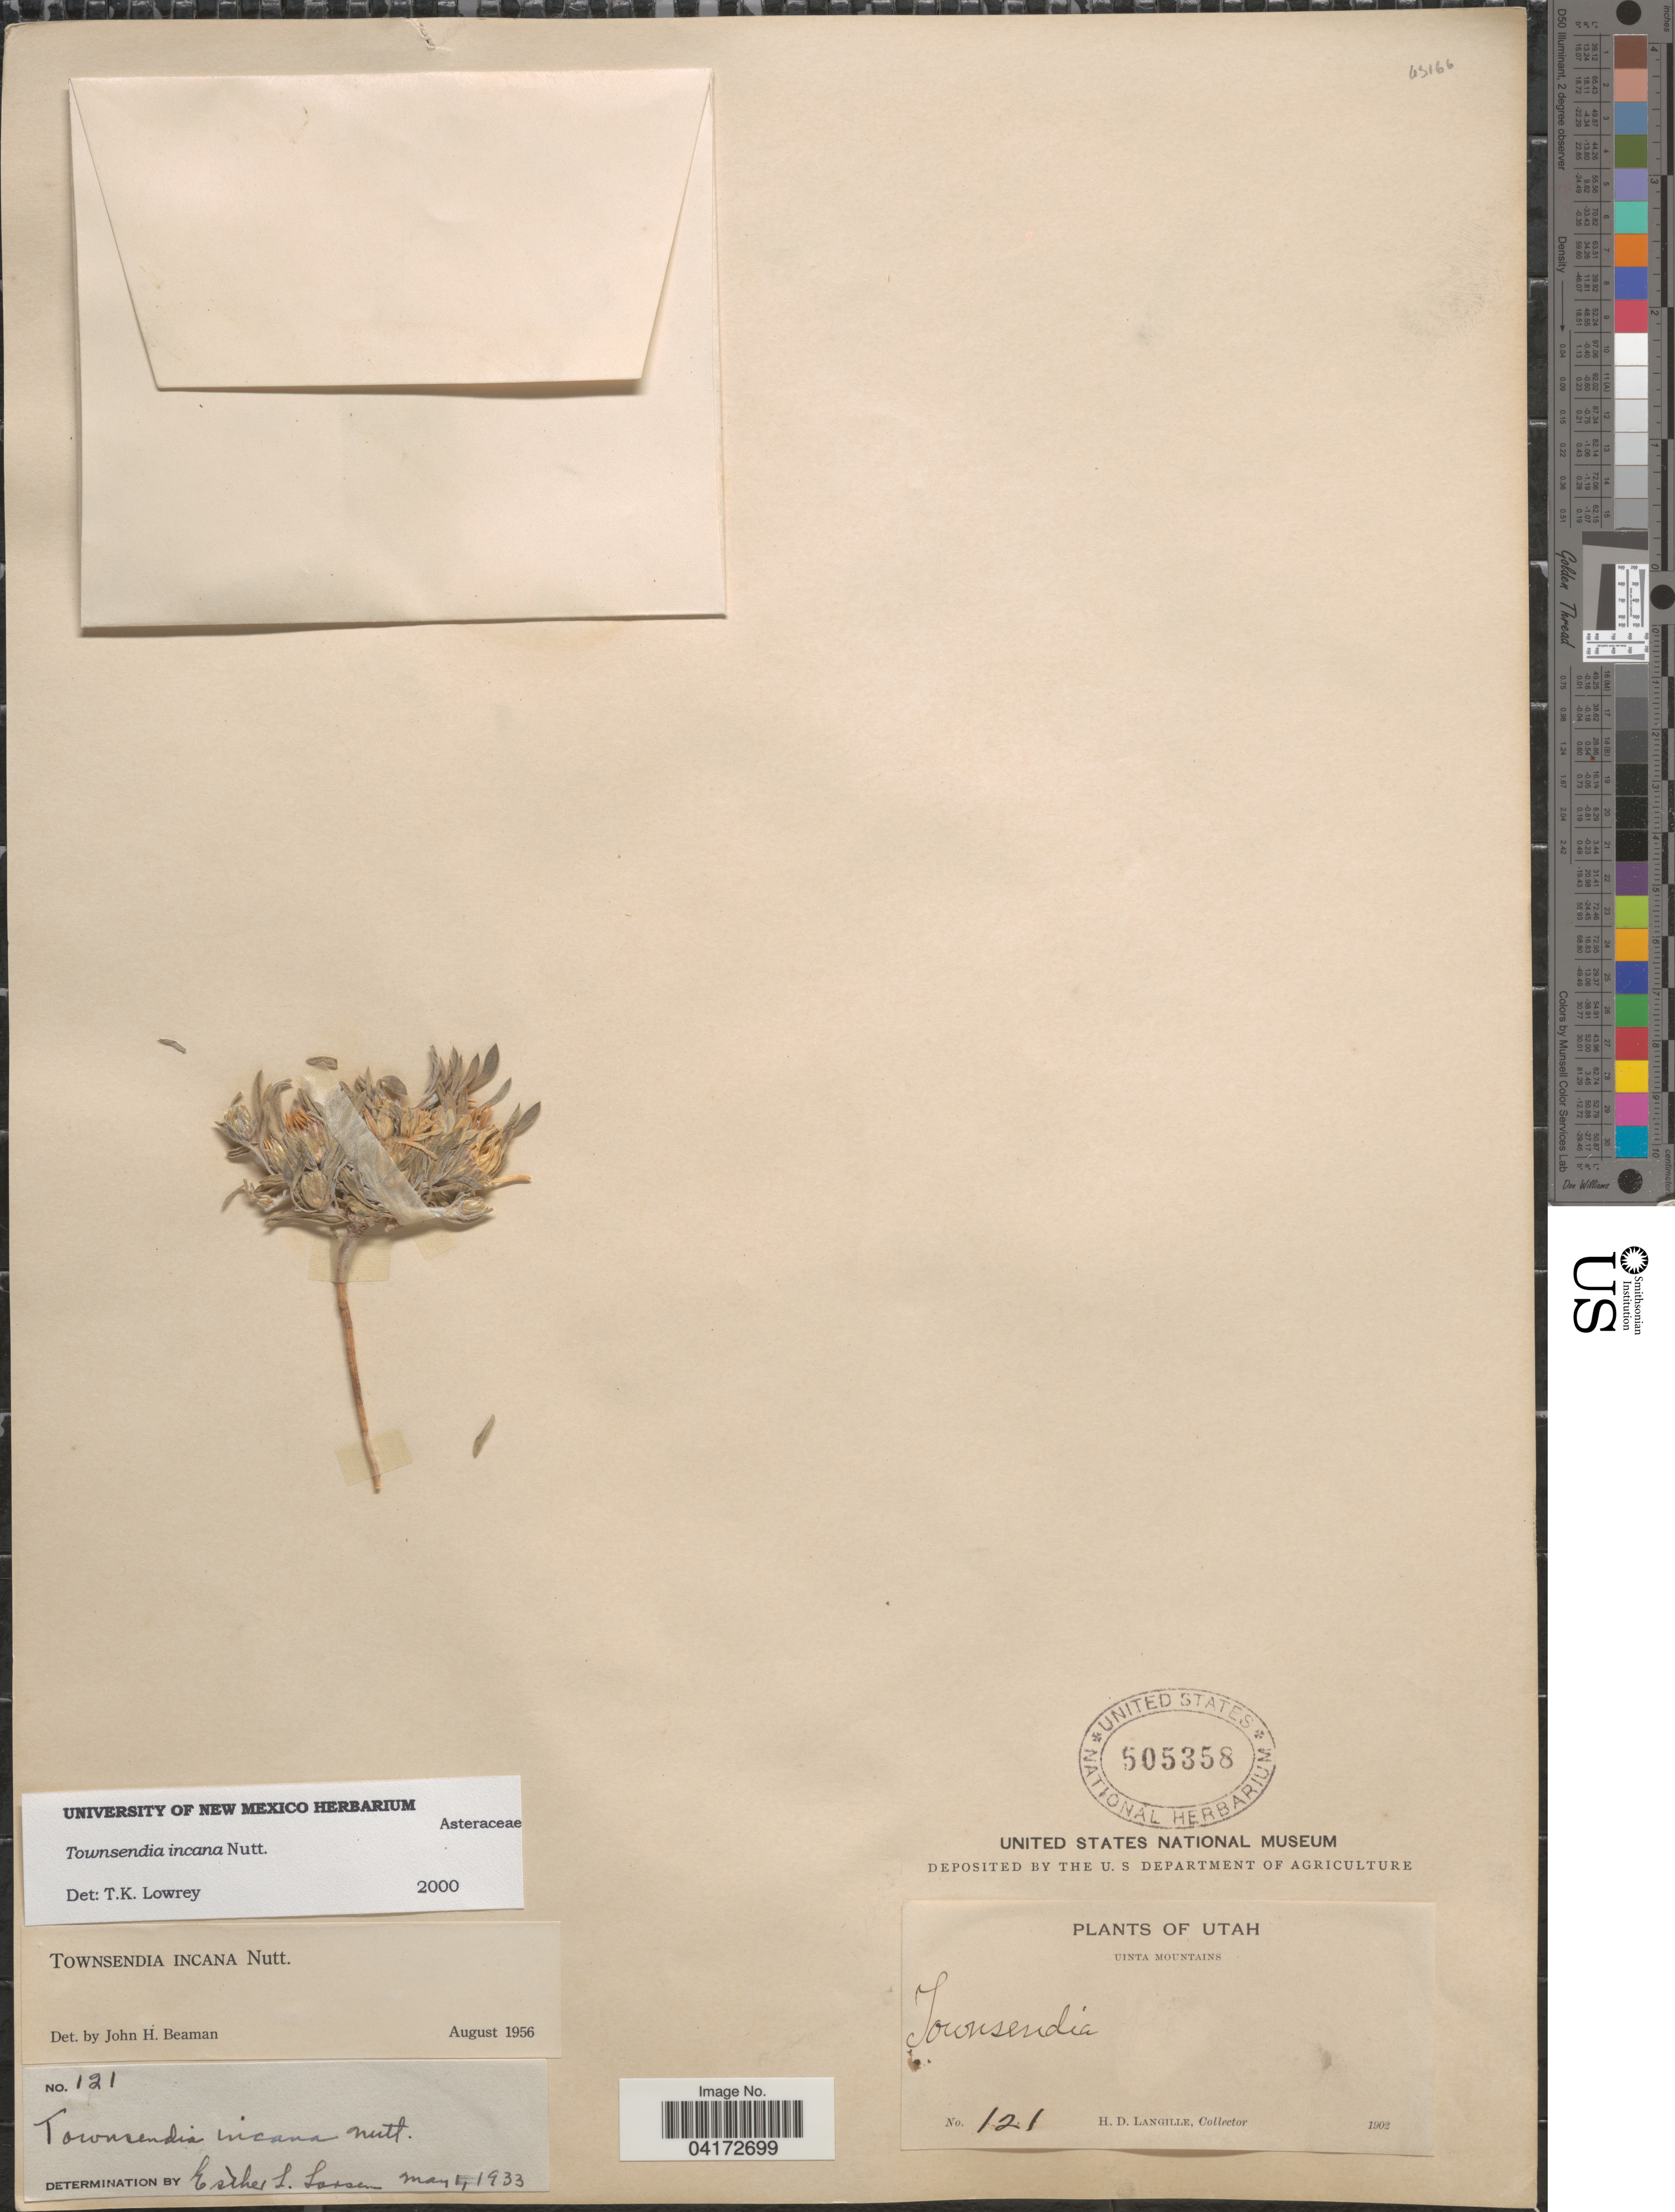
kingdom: Plantae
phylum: Tracheophyta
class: Magnoliopsida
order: Asterales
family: Asteraceae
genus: Townsendia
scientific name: Townsendia incana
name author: Nutt.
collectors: H. Langille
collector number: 121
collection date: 1902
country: United States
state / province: Utah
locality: Uinta Mountains.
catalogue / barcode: US 505358